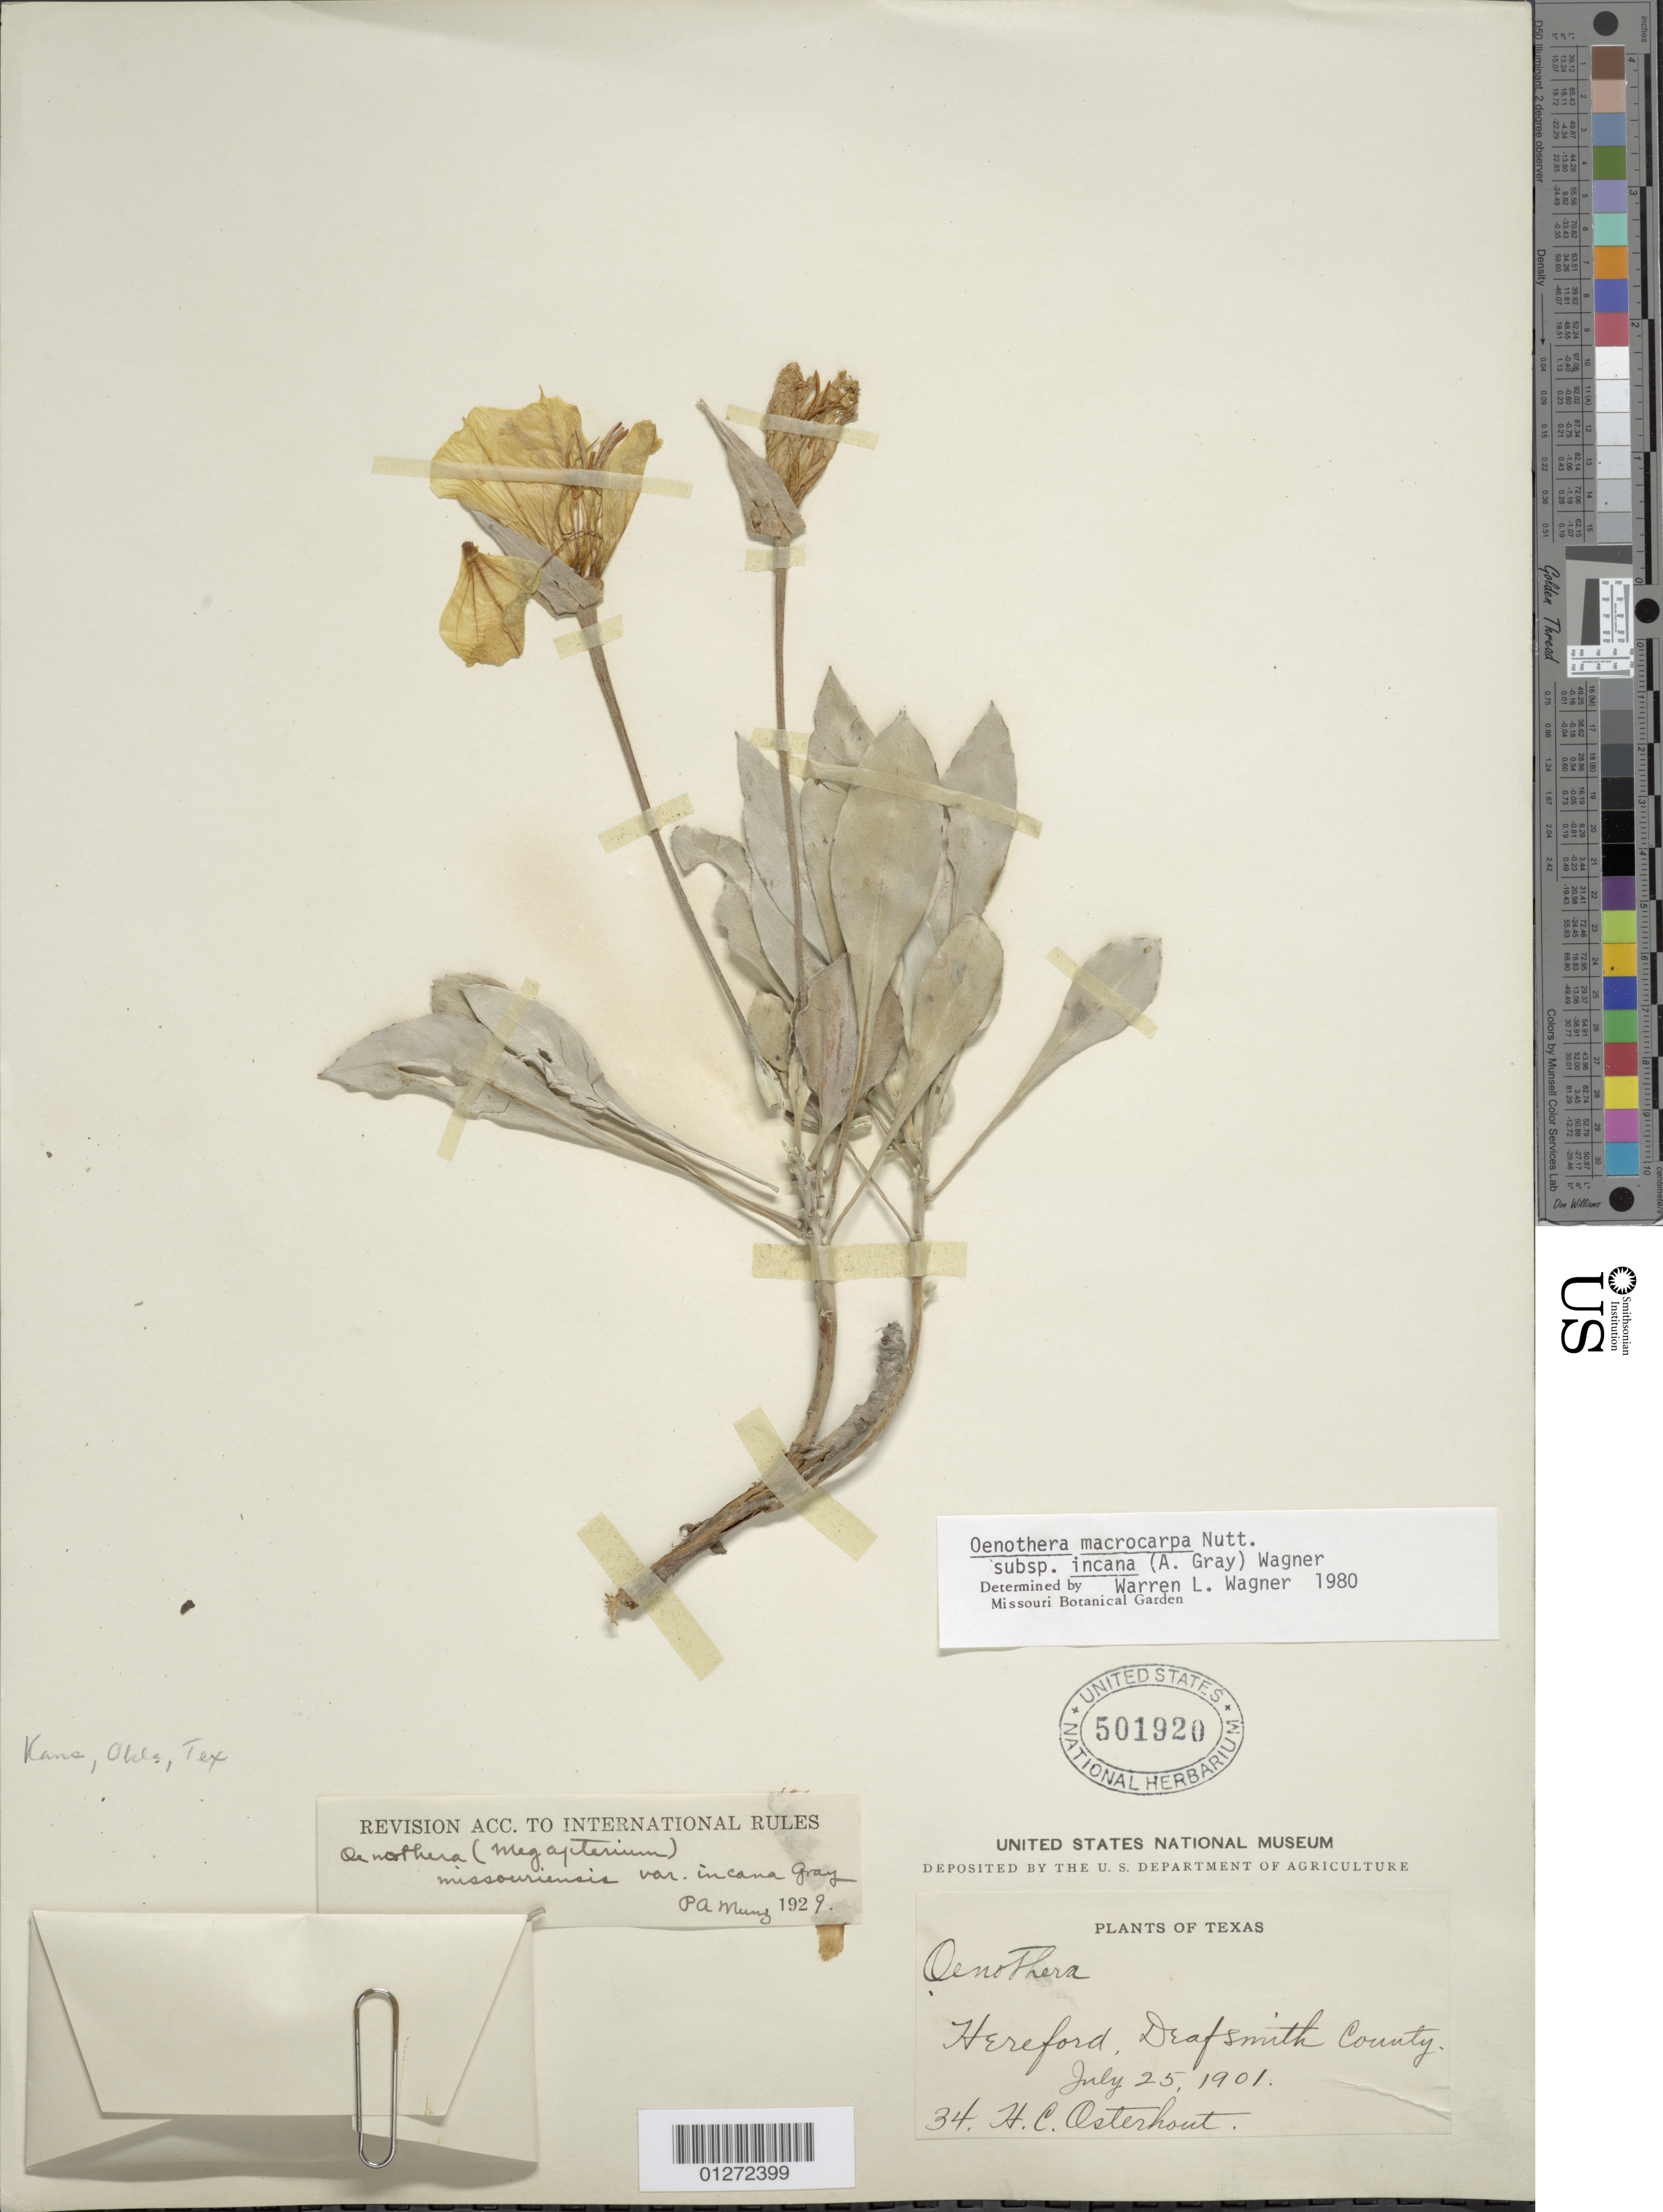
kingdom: Plantae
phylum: Tracheophyta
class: Magnoliopsida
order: Myrtales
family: Onagraceae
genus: Oenothera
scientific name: Oenothera macrocarpa subsp. incana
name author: (A. Gray) W.L. Wagner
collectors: H. Osterhout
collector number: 34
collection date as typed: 25 Jul 1901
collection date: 1901-07-25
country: United States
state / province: Texas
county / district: Deaf Smith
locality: Hereford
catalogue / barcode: US 501920